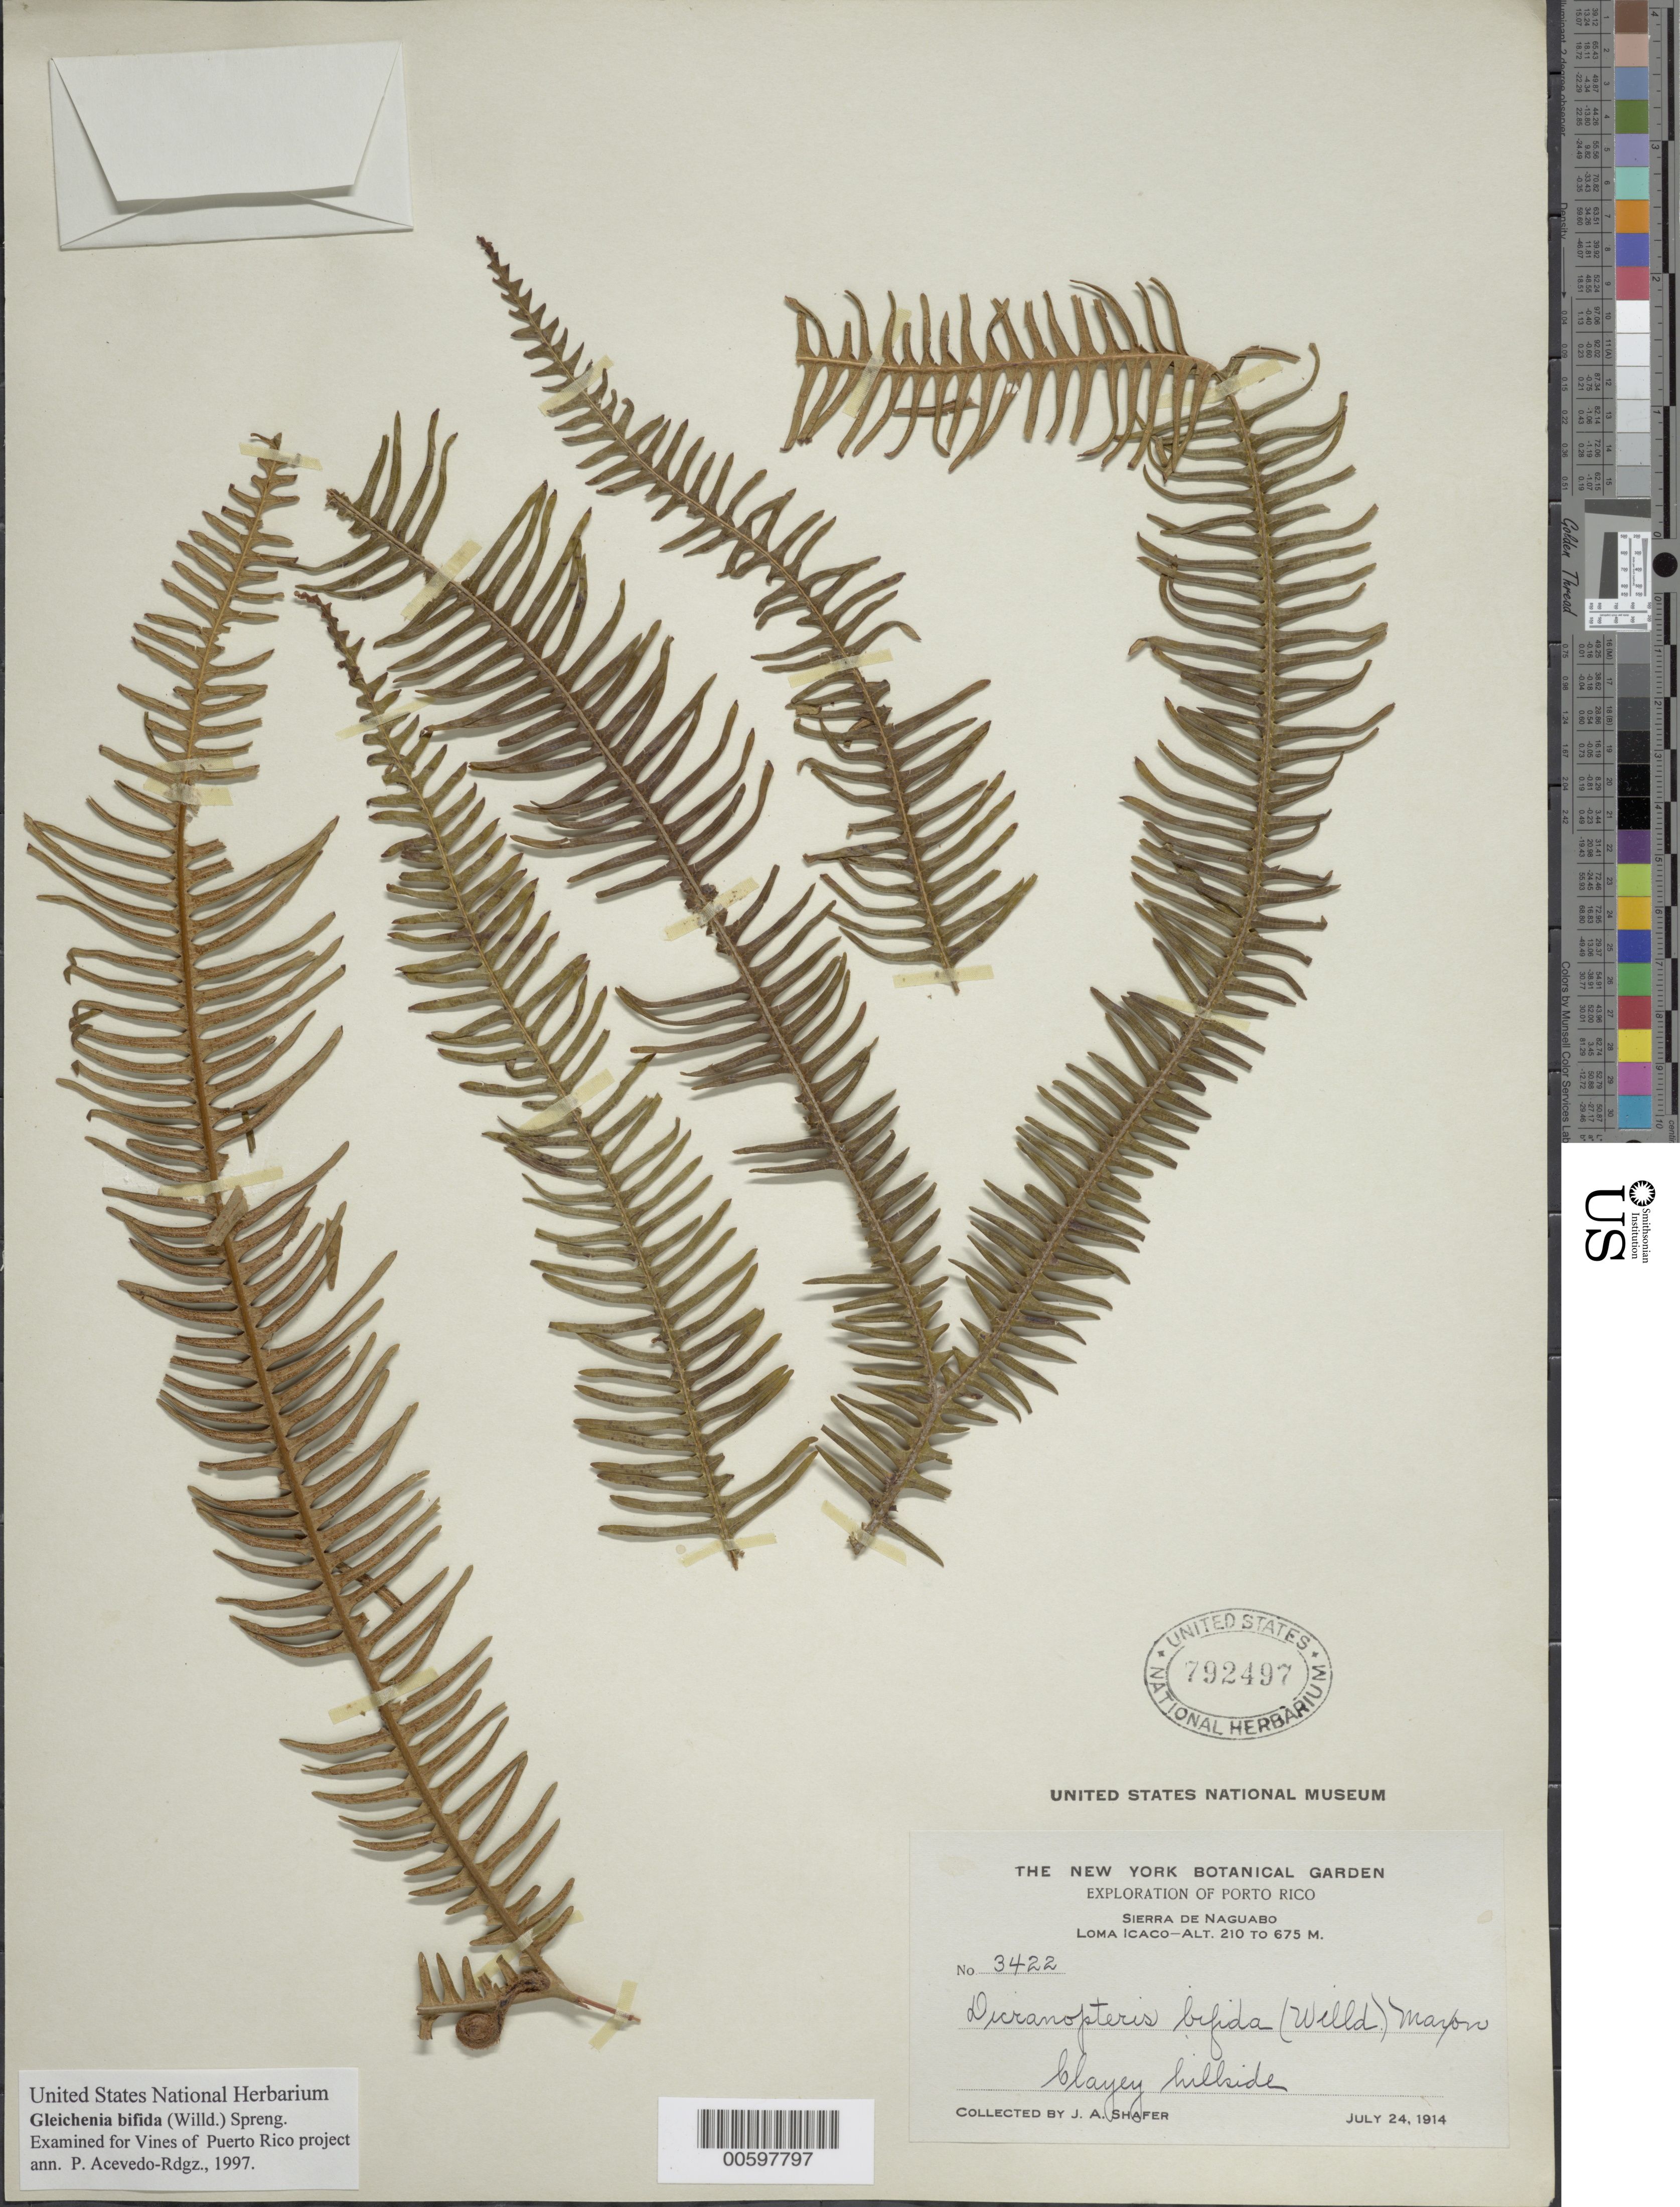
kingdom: Plantae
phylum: Tracheophyta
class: Polypodiopsida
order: Gleicheniales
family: Gleicheniaceae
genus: Sticherus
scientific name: Sticherus bifidus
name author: (Willd.) Ching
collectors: J. A. Shafer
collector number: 3422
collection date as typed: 24 Jul 1914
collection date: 1914-07-24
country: Puerto Rico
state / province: Naguabo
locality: Sierra de Naguabo, Loma Icaco. Clayey hillside.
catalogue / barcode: US 792497